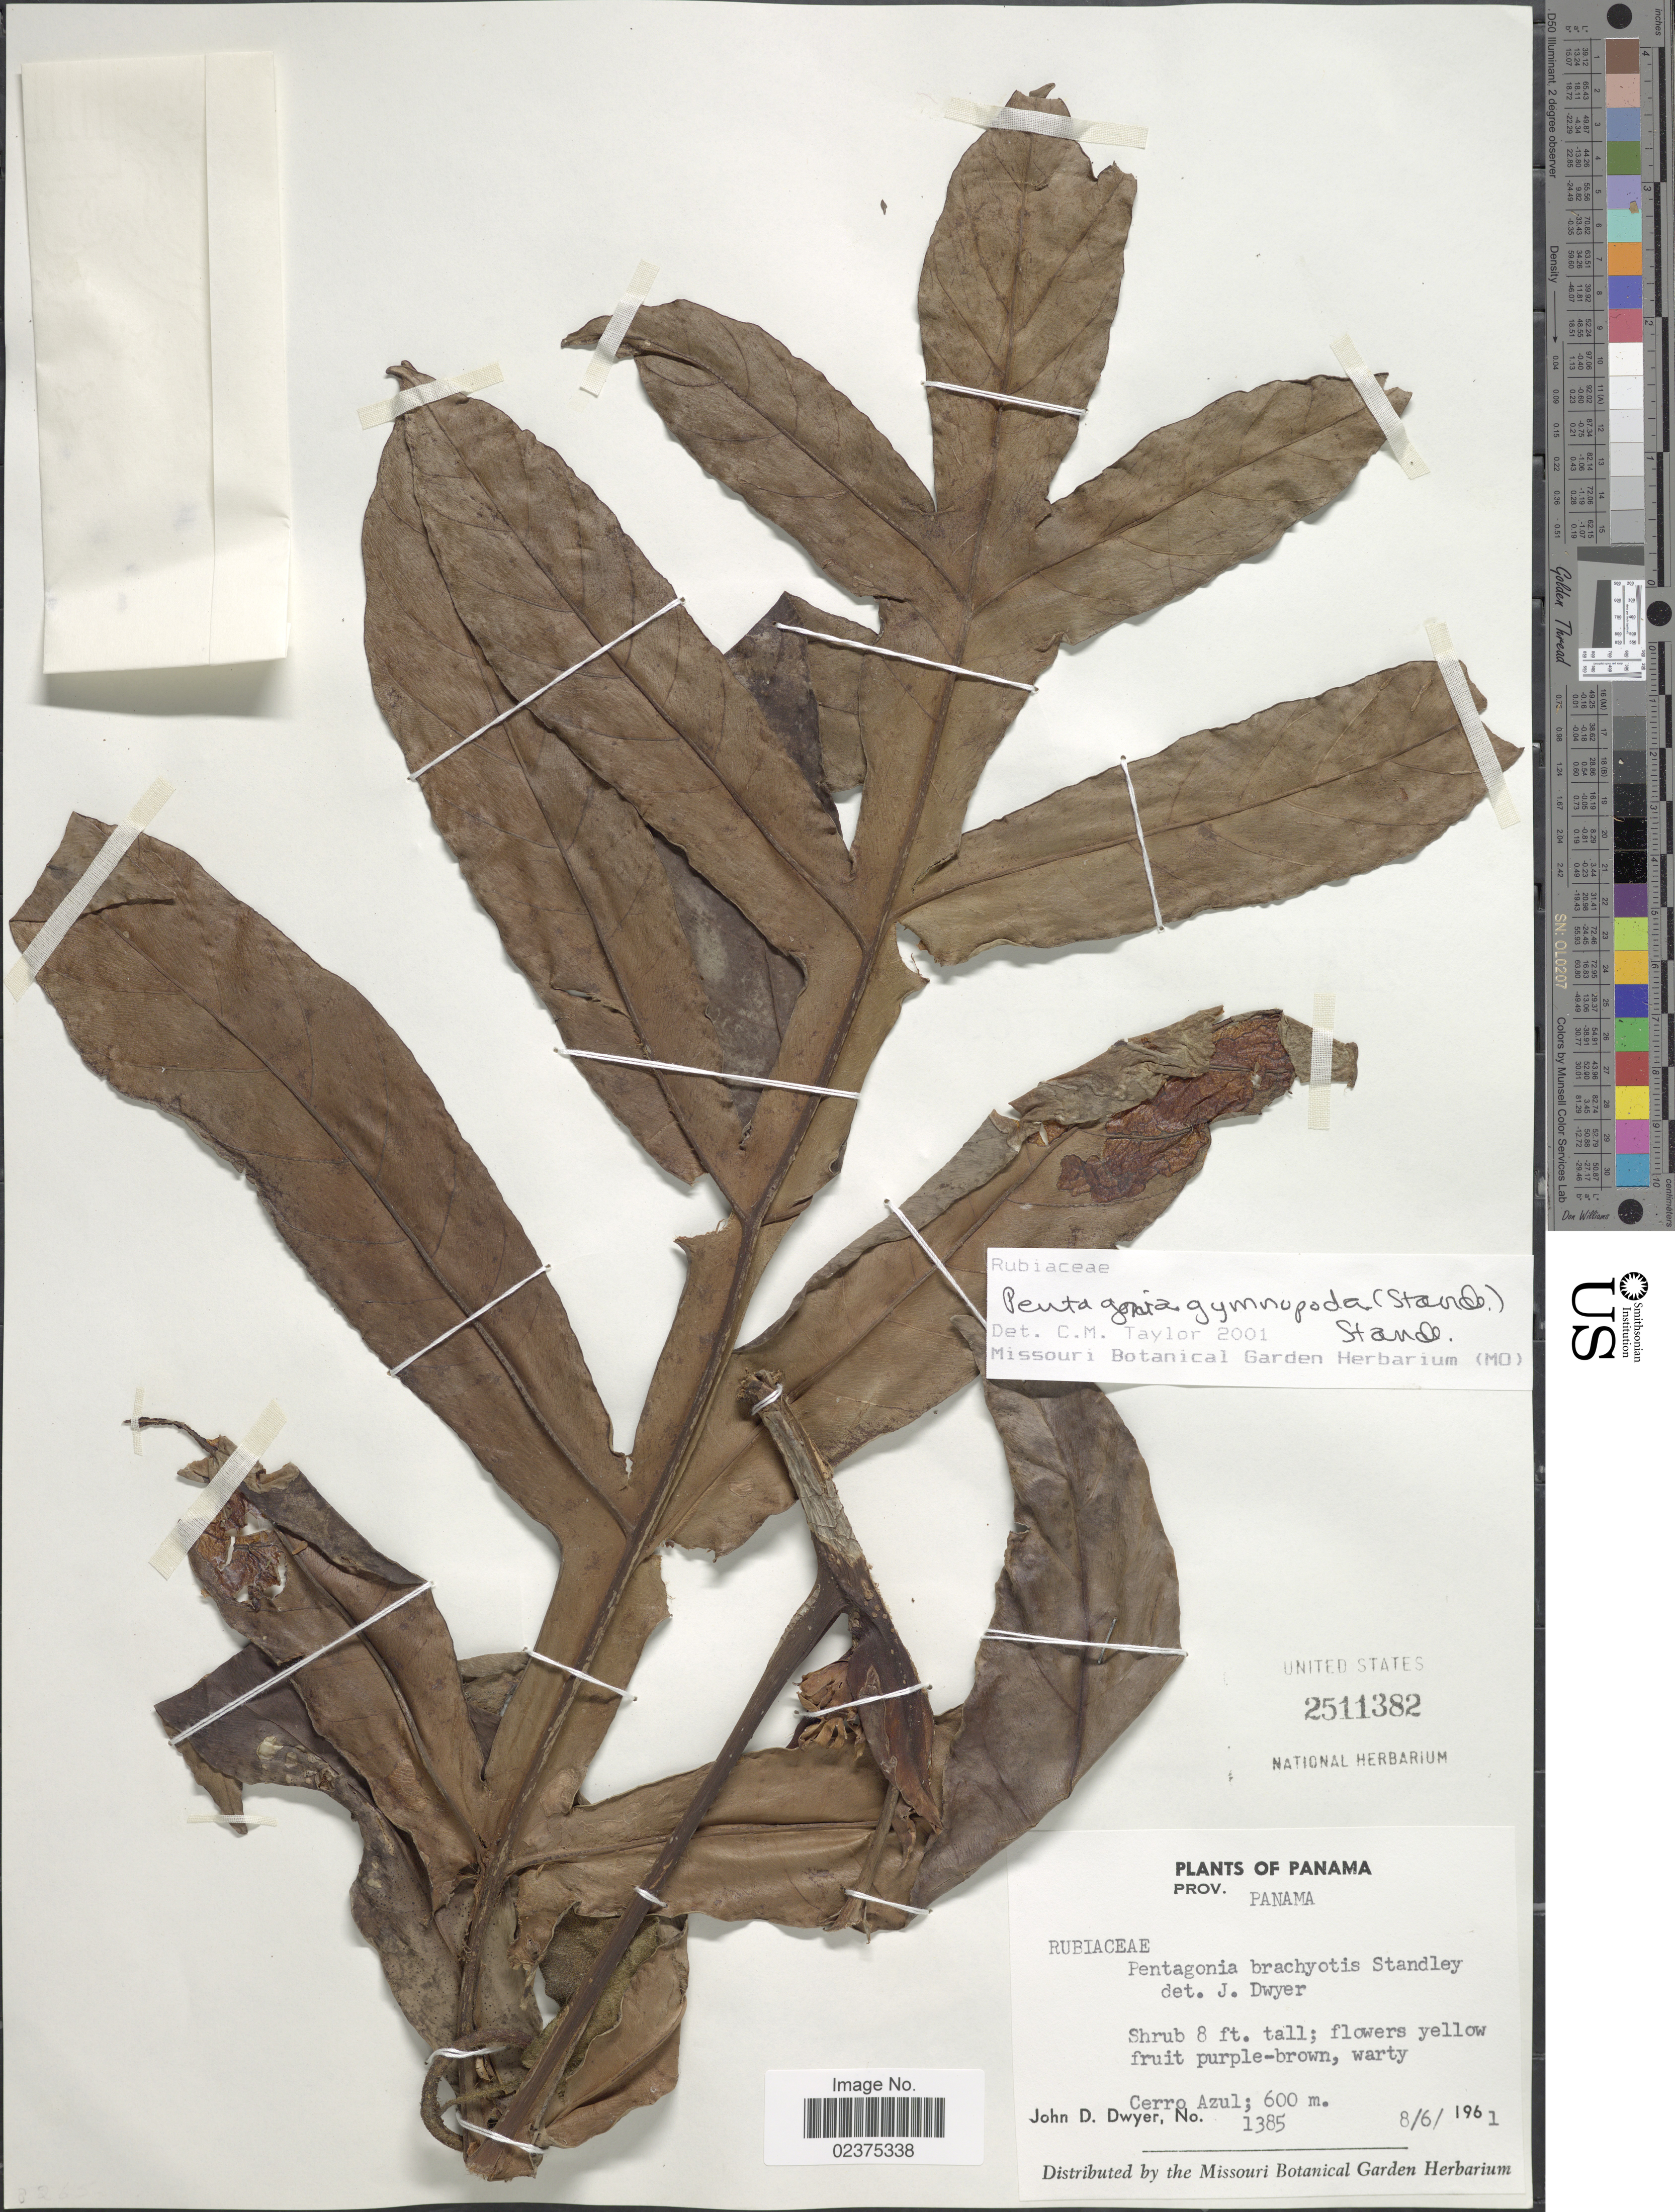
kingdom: Plantae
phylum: Tracheophyta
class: Magnoliopsida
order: Gentianales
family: Rubiaceae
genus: Pentagonia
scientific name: Pentagonia sp.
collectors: J. D. Dwyer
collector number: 1385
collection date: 1961-06-08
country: Panama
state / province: Panamá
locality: Cerro Azul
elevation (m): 600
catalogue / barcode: US 2511382